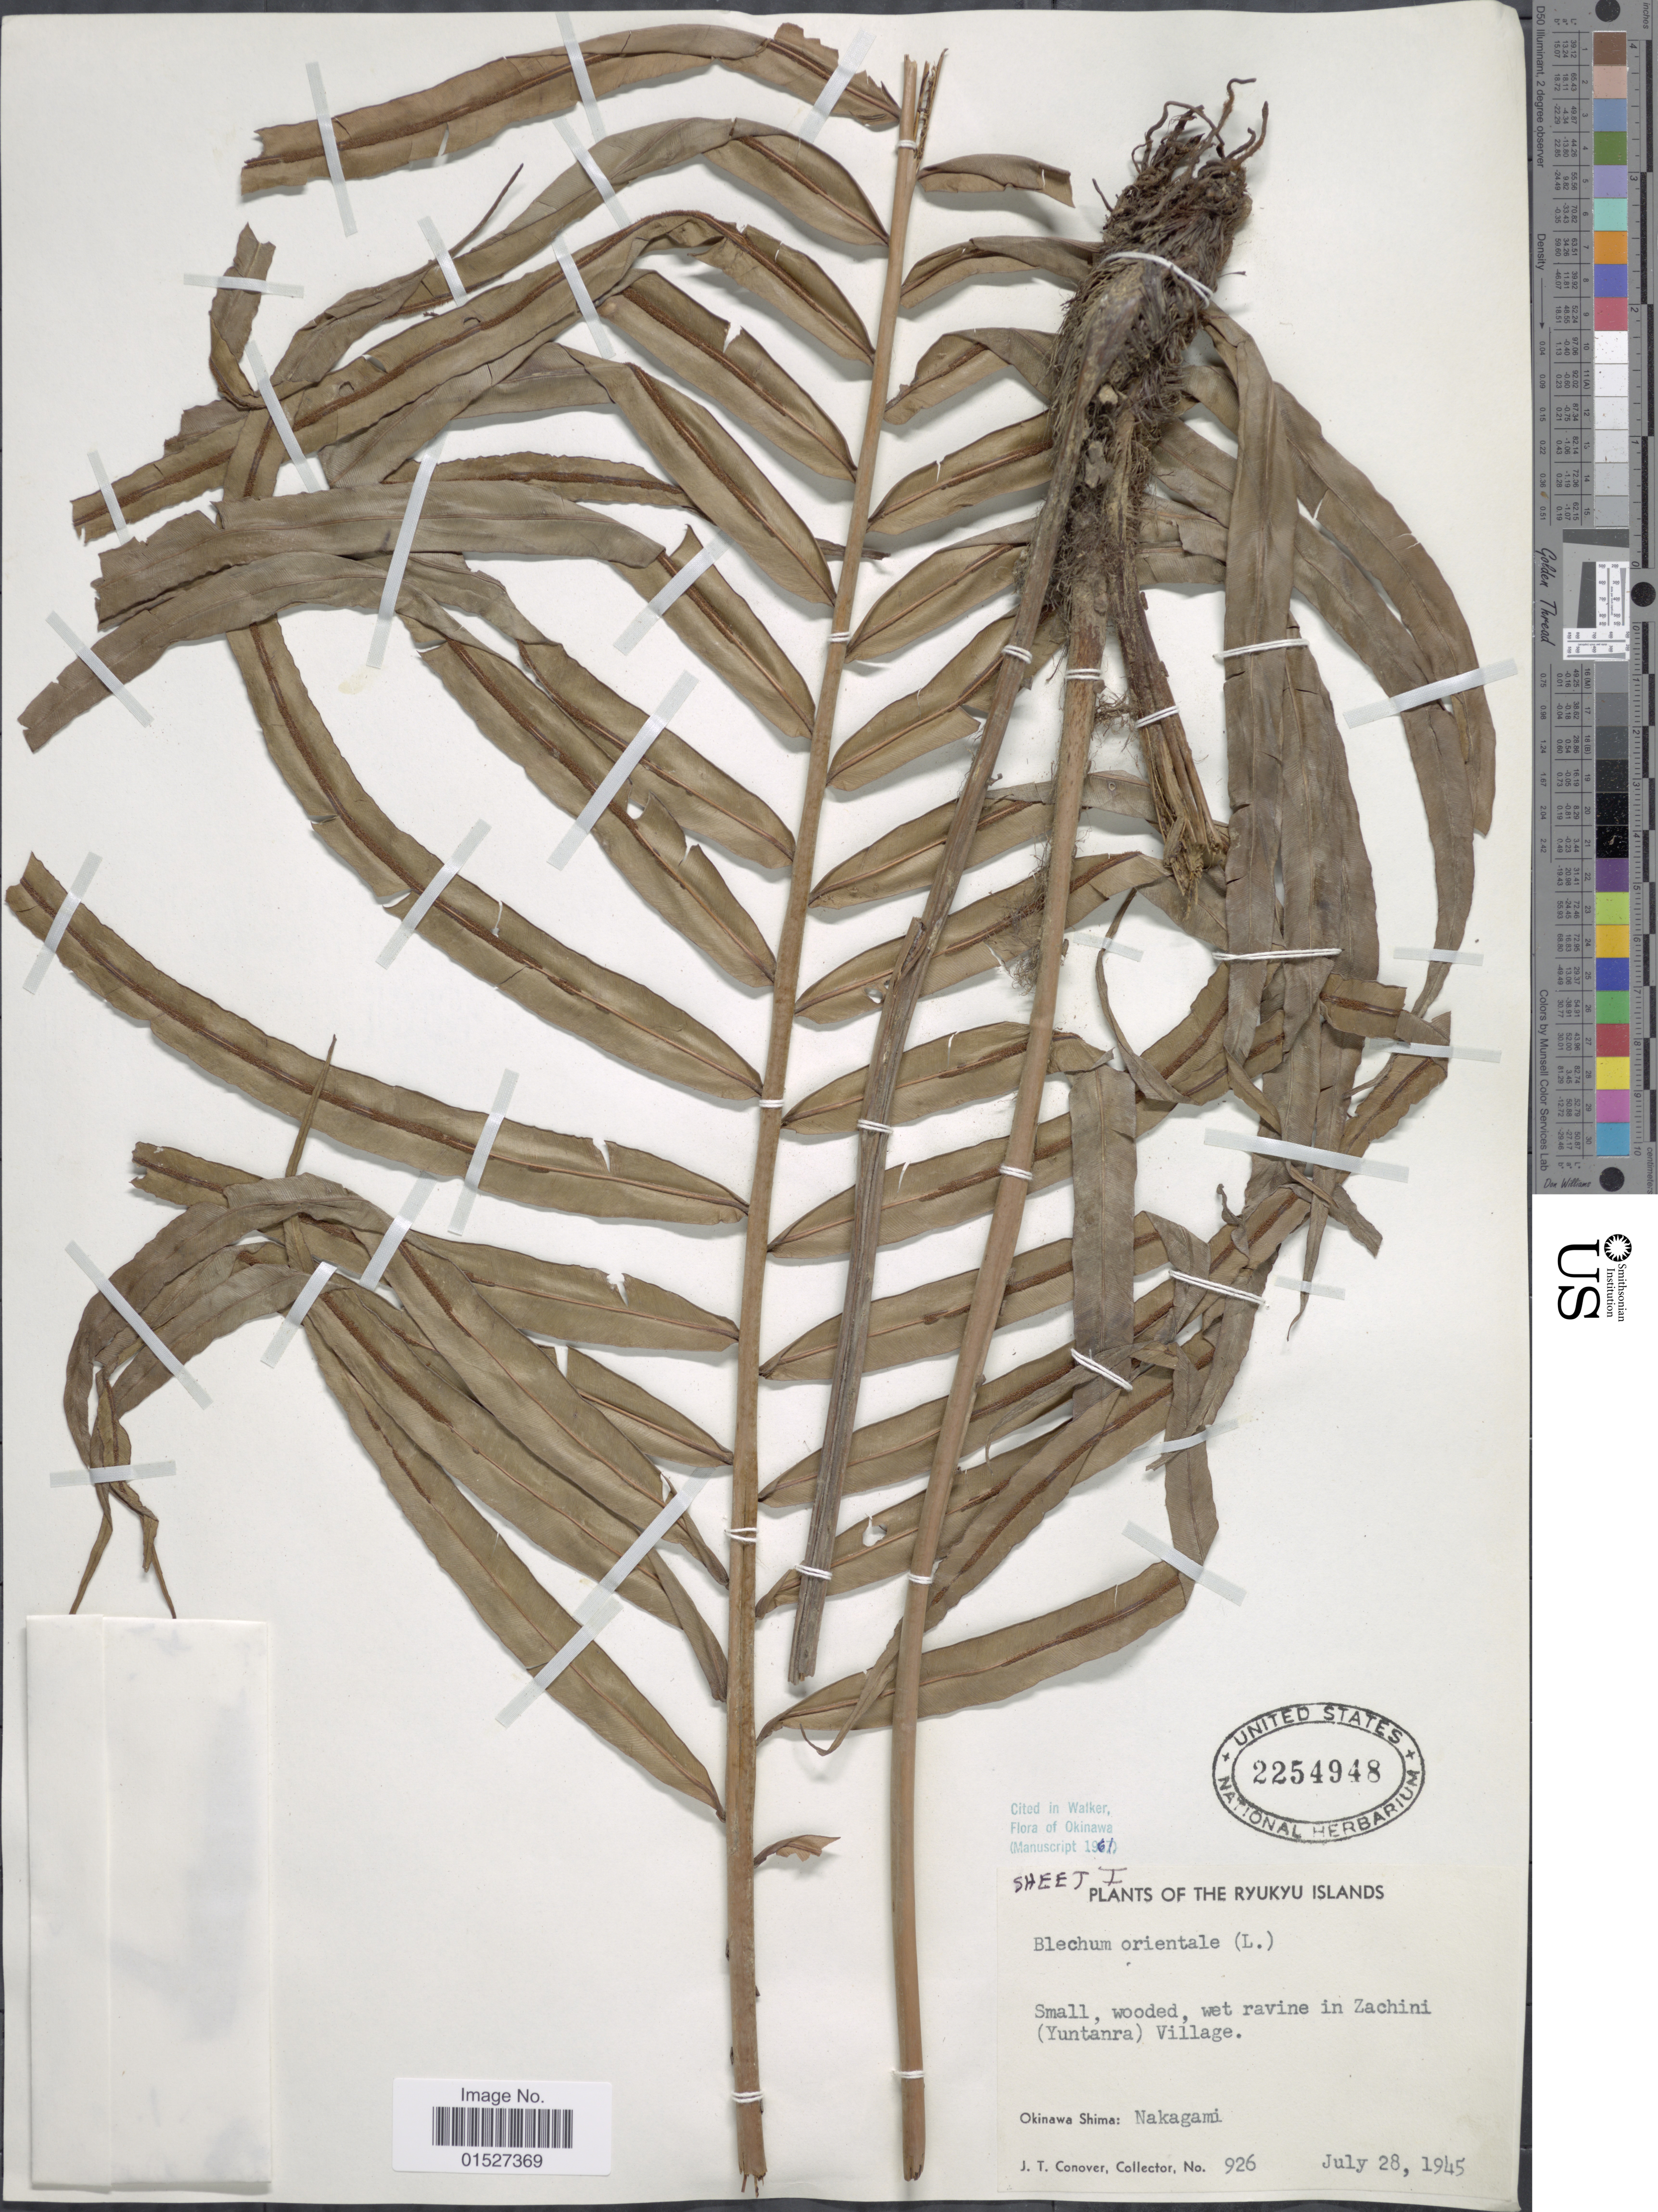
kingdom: Plantae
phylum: Tracheophyta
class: Polypodiopsida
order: Polypodiales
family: Blechnaceae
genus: Blechnum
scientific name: Blechnum orientale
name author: L.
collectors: J. T. Conover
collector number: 926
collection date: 1945-07-28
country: Japan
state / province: Okinawa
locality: The Ryukyu Islands. Ravine in Zachini (Yuntanra) Village. Okinawa Shima: Nakagami.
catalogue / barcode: US 2254948